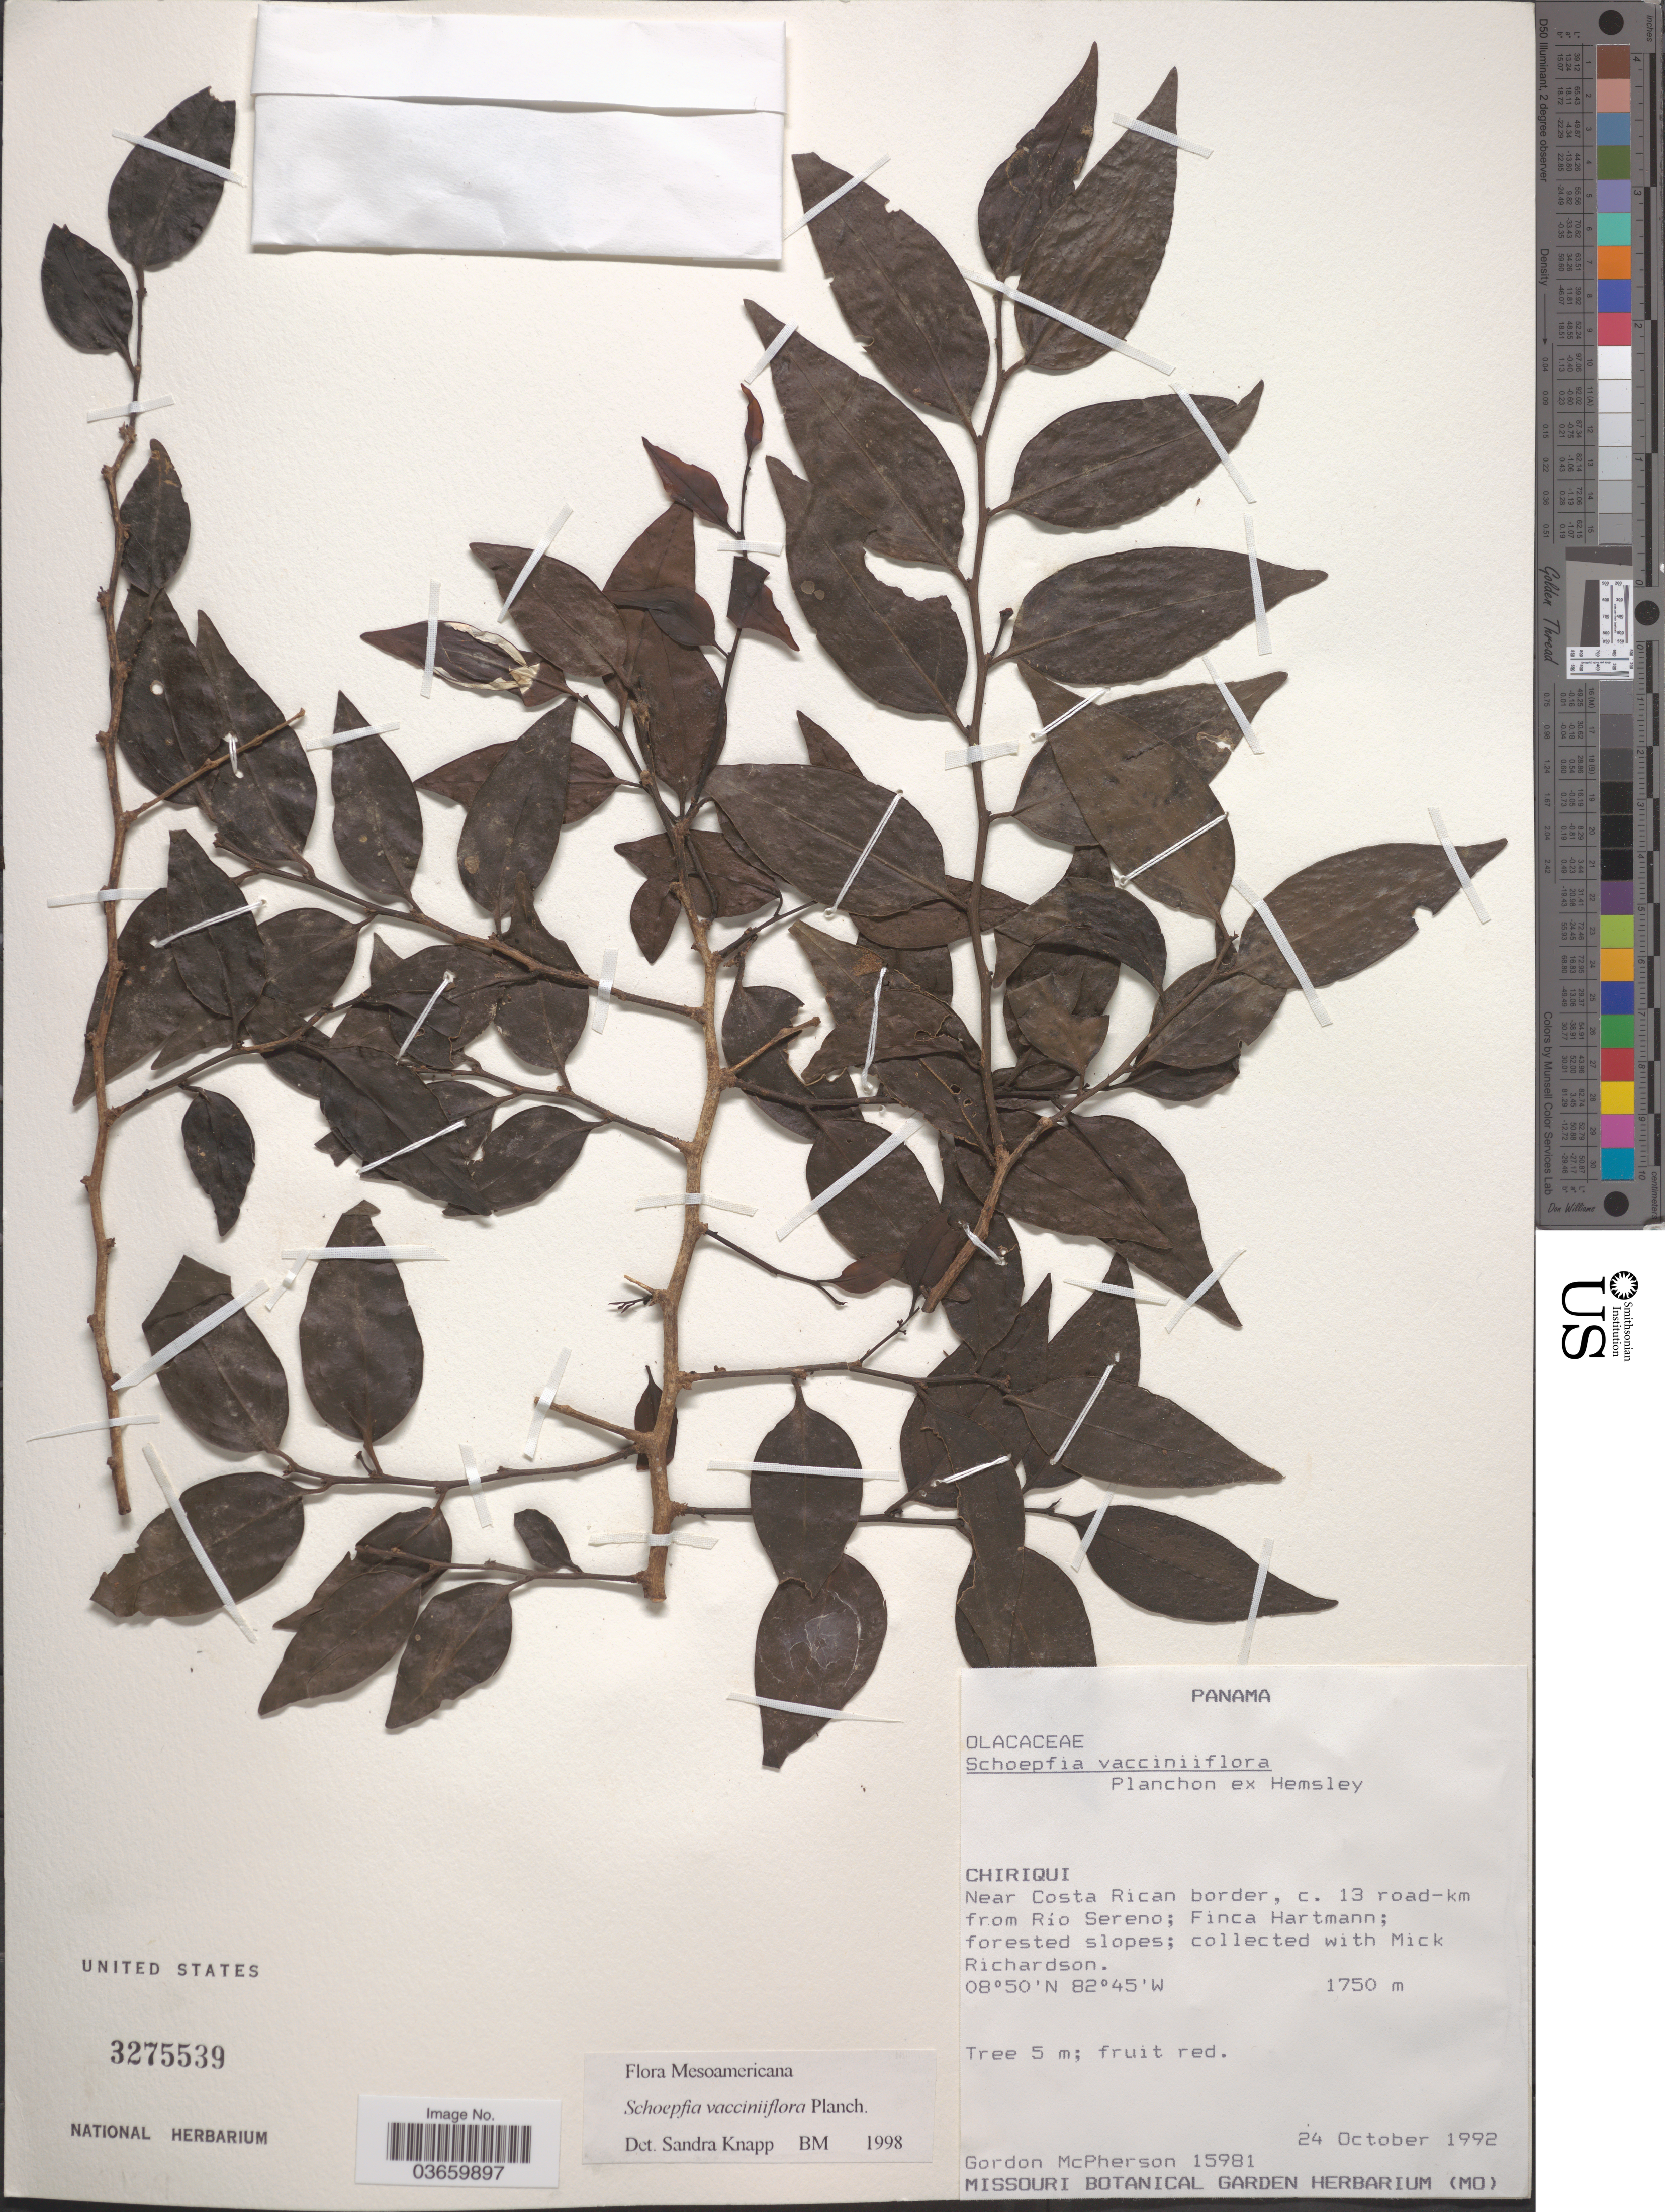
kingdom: Plantae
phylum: Tracheophyta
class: Magnoliopsida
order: Santalales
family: Schoepfiaceae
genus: Schoepfia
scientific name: Schoepfia vacciniiflora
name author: Planch. ex Hemsl.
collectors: G. D. McPherson & M. Richardson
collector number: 15981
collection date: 1992-10-24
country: Panama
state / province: Chiriqui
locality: Near Costa Rican border, c. 13 road-km from Río Sereno; Finca Hartmann; forested slopes.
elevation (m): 1750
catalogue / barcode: US 3275539